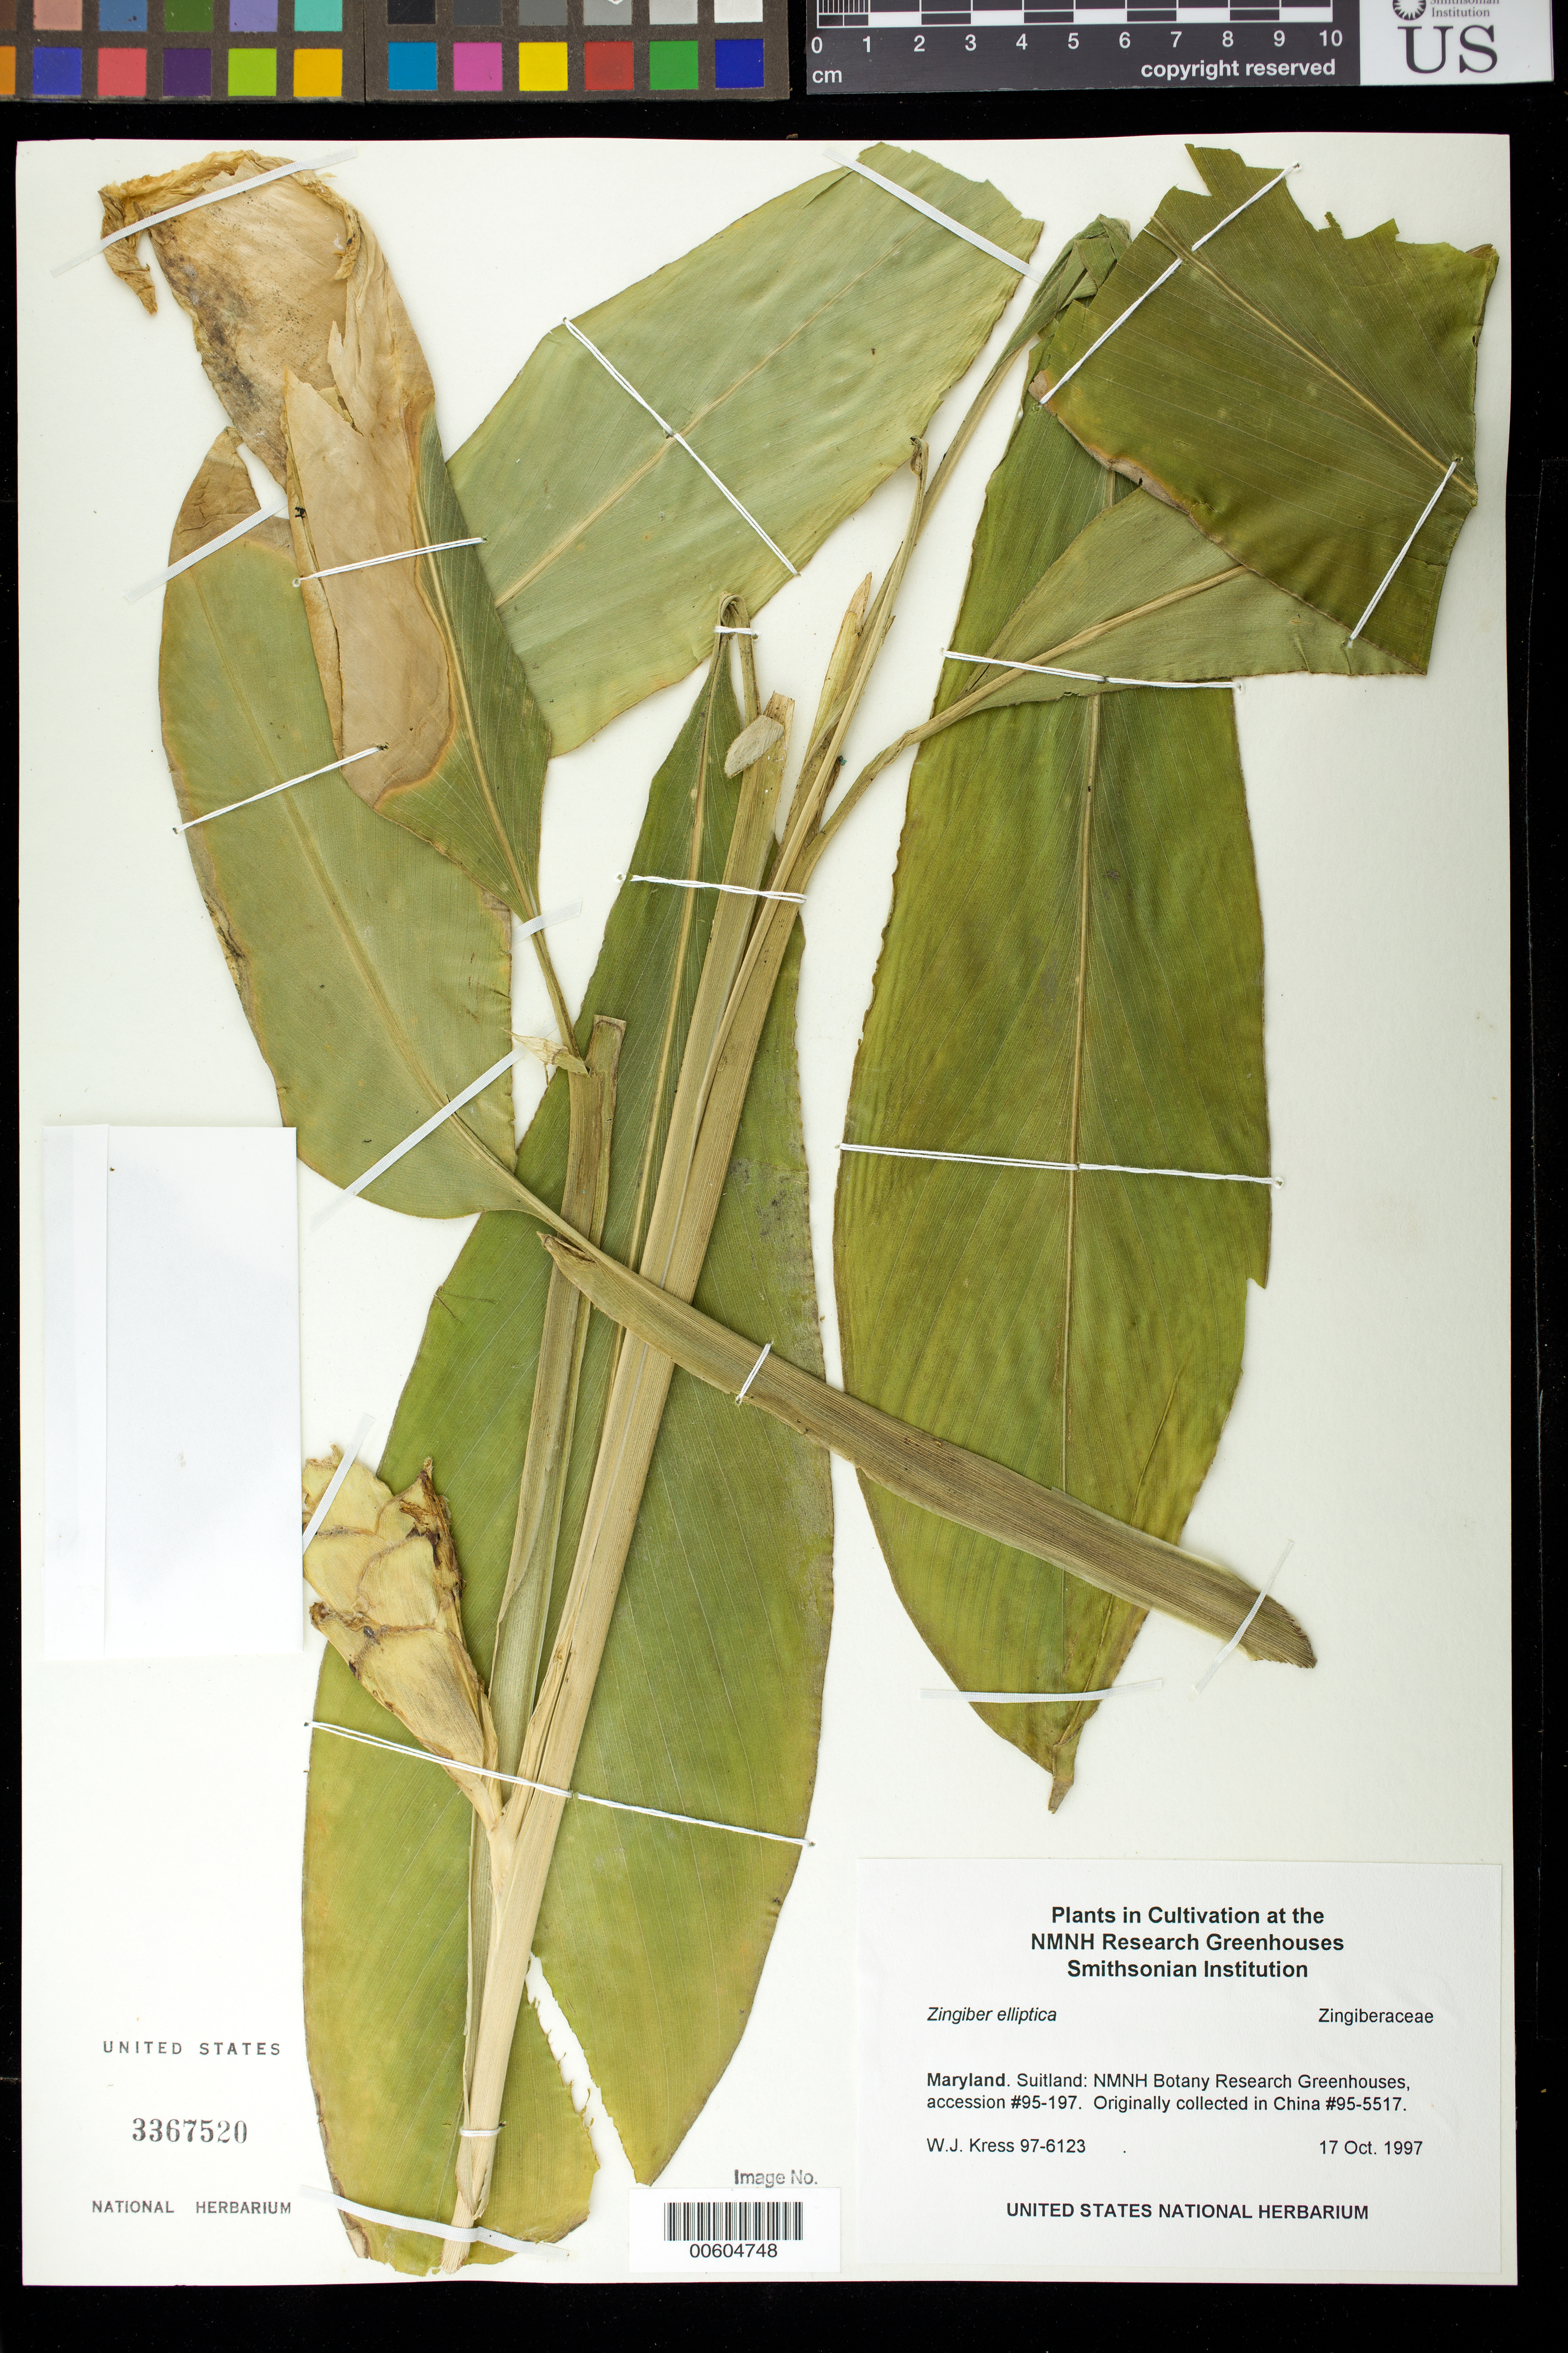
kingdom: Plantae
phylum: Tracheophyta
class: Liliopsida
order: Zingiberales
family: Zingiberaceae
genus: Zingiber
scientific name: Zingiber ellipticum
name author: (S.Q. Tong & Y.M. Xia) Q.G. Wu & T.L. Wu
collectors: W. J. Kress & M. Bordelon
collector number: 97-6123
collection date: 1997-10-17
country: United States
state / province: Maryland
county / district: Prince George's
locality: NMNH Botany Research Greenhouses. Suitland.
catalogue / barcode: US 3367520